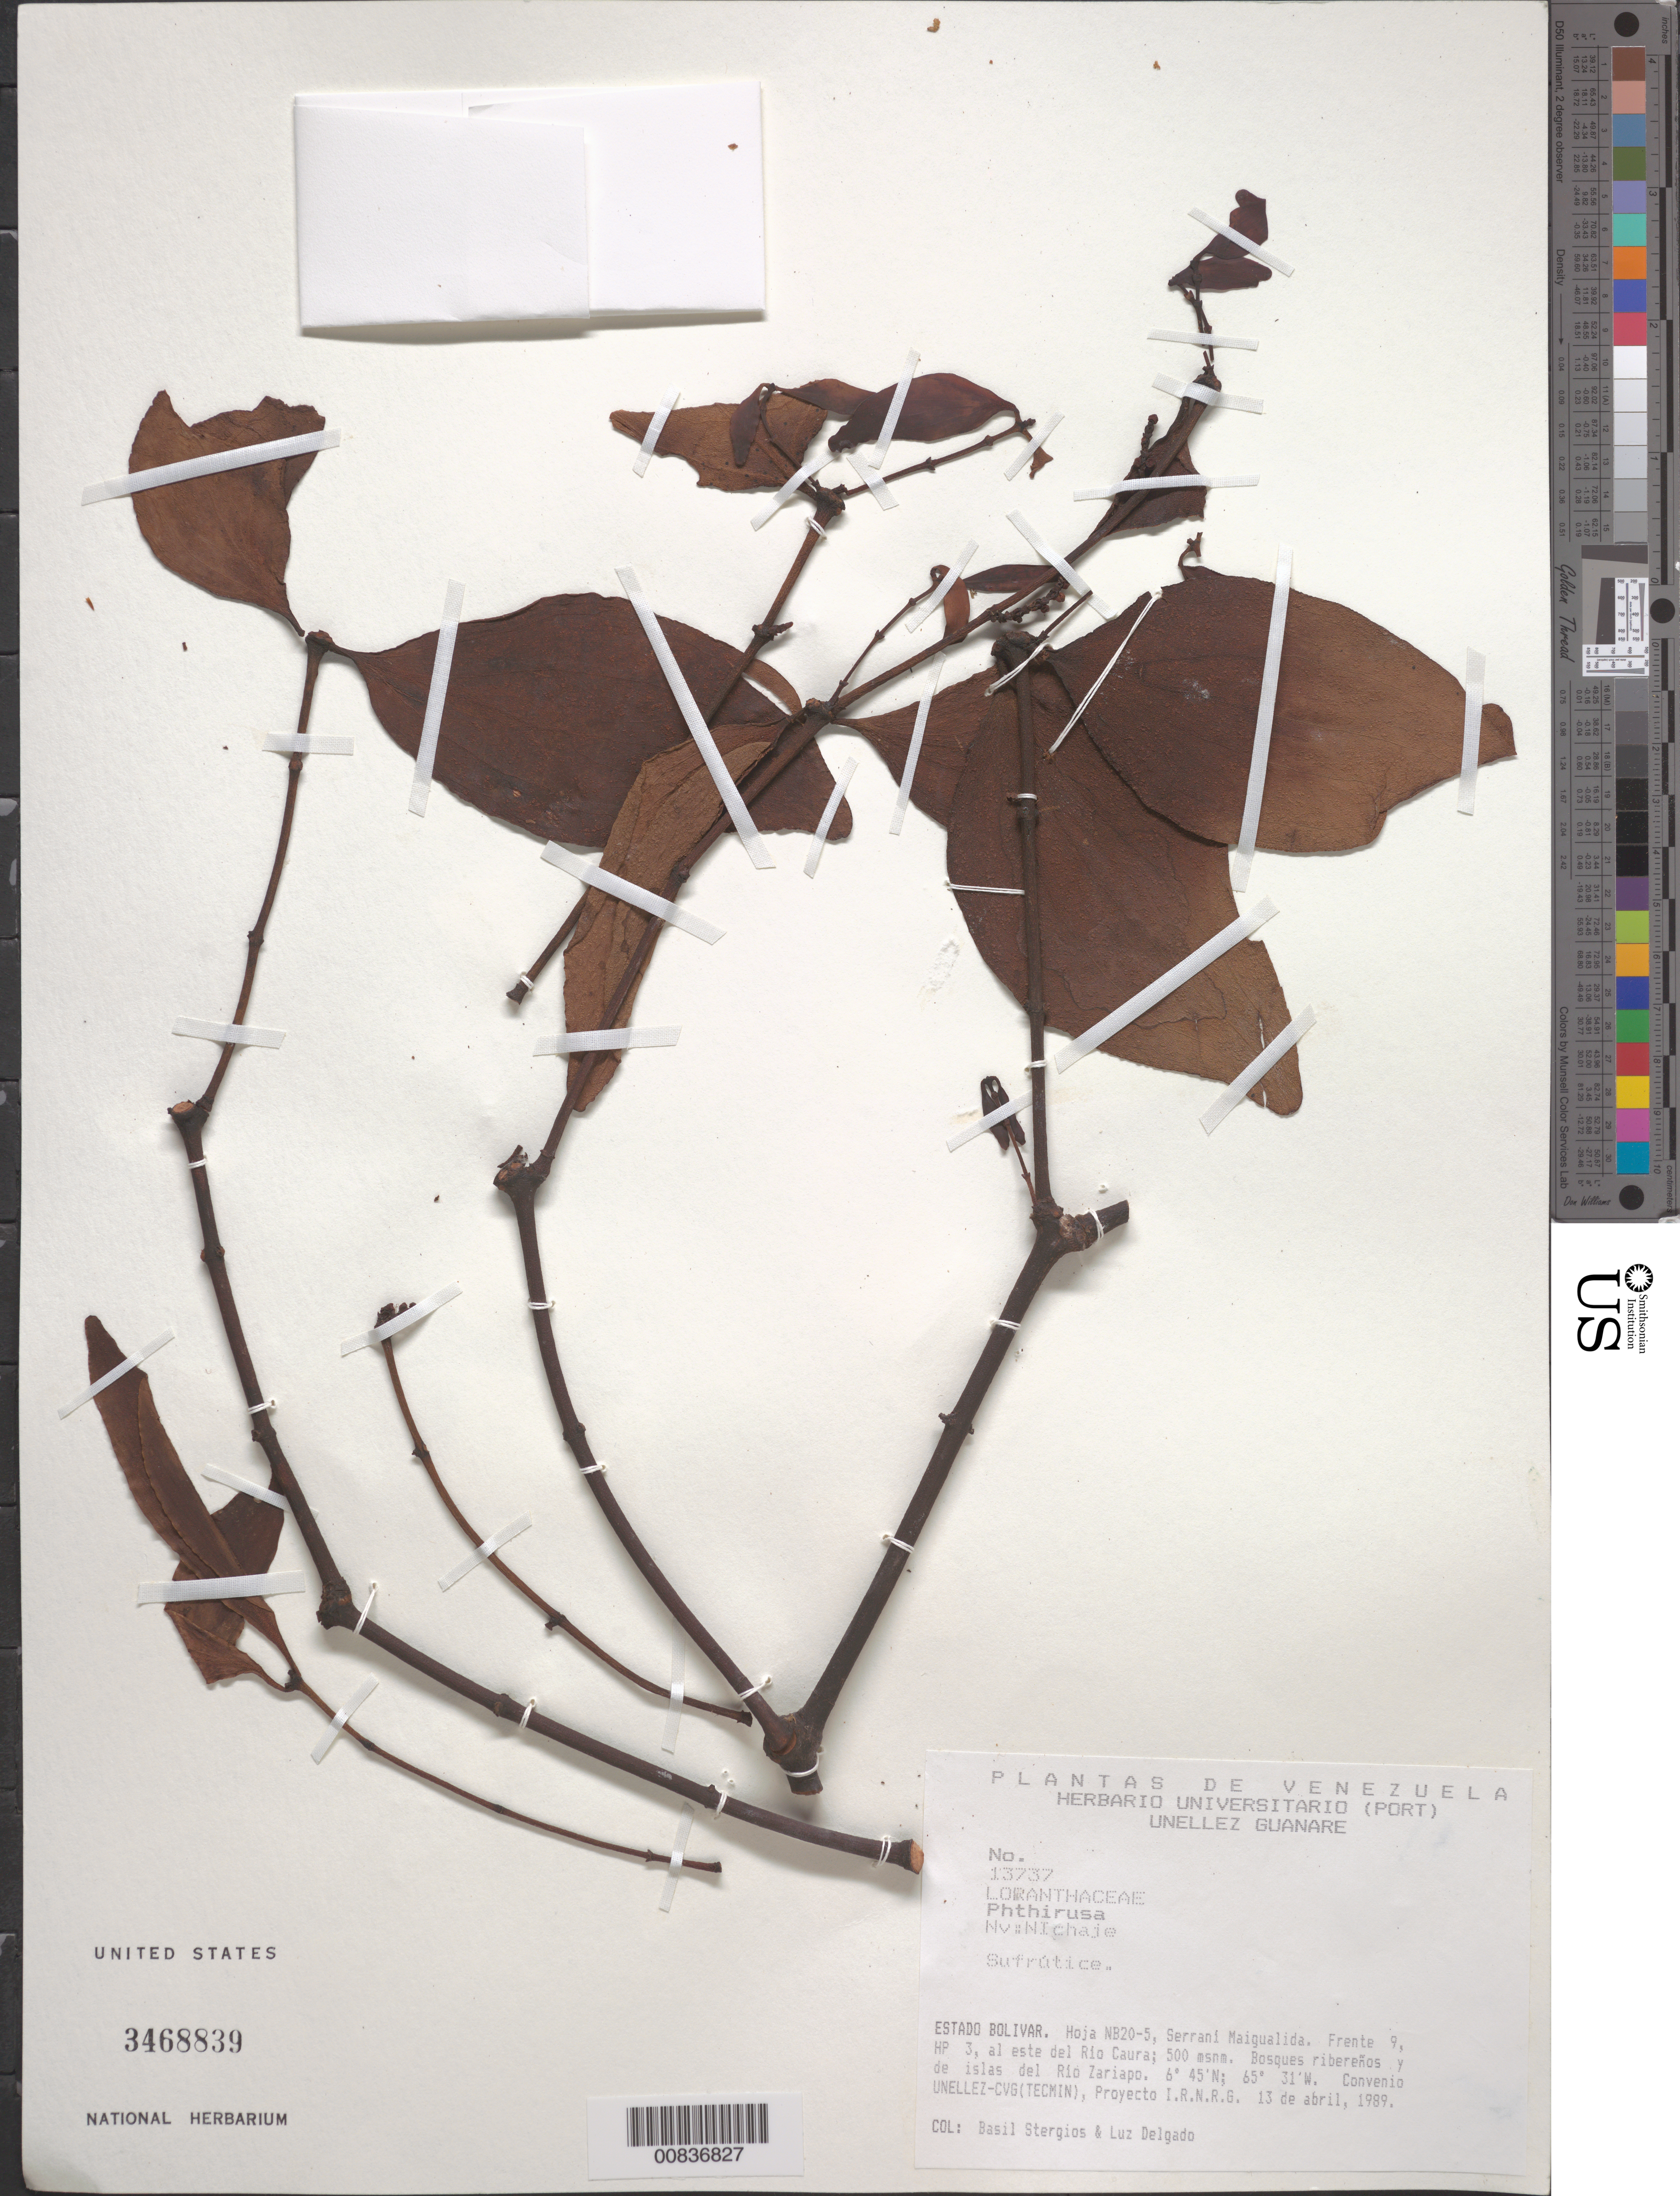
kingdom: Plantae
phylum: Tracheophyta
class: Magnoliopsida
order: Santalales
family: Viscaceae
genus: Phoradendron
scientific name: Phoradendron sp.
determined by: Caraballo-Ortiz, Marcos A., (MISS), University of Mississippi (UNITED STATES)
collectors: B. G. Stergios & L. Delgado V.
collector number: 13737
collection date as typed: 13-Apr-89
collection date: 1989-04-13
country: Venezuela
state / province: Bolívar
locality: Serrania Maigualida, E del río Caura, cerca de las riberas del río Zariapo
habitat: Bosques ribereños y de islas del río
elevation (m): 500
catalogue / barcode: US 3468839